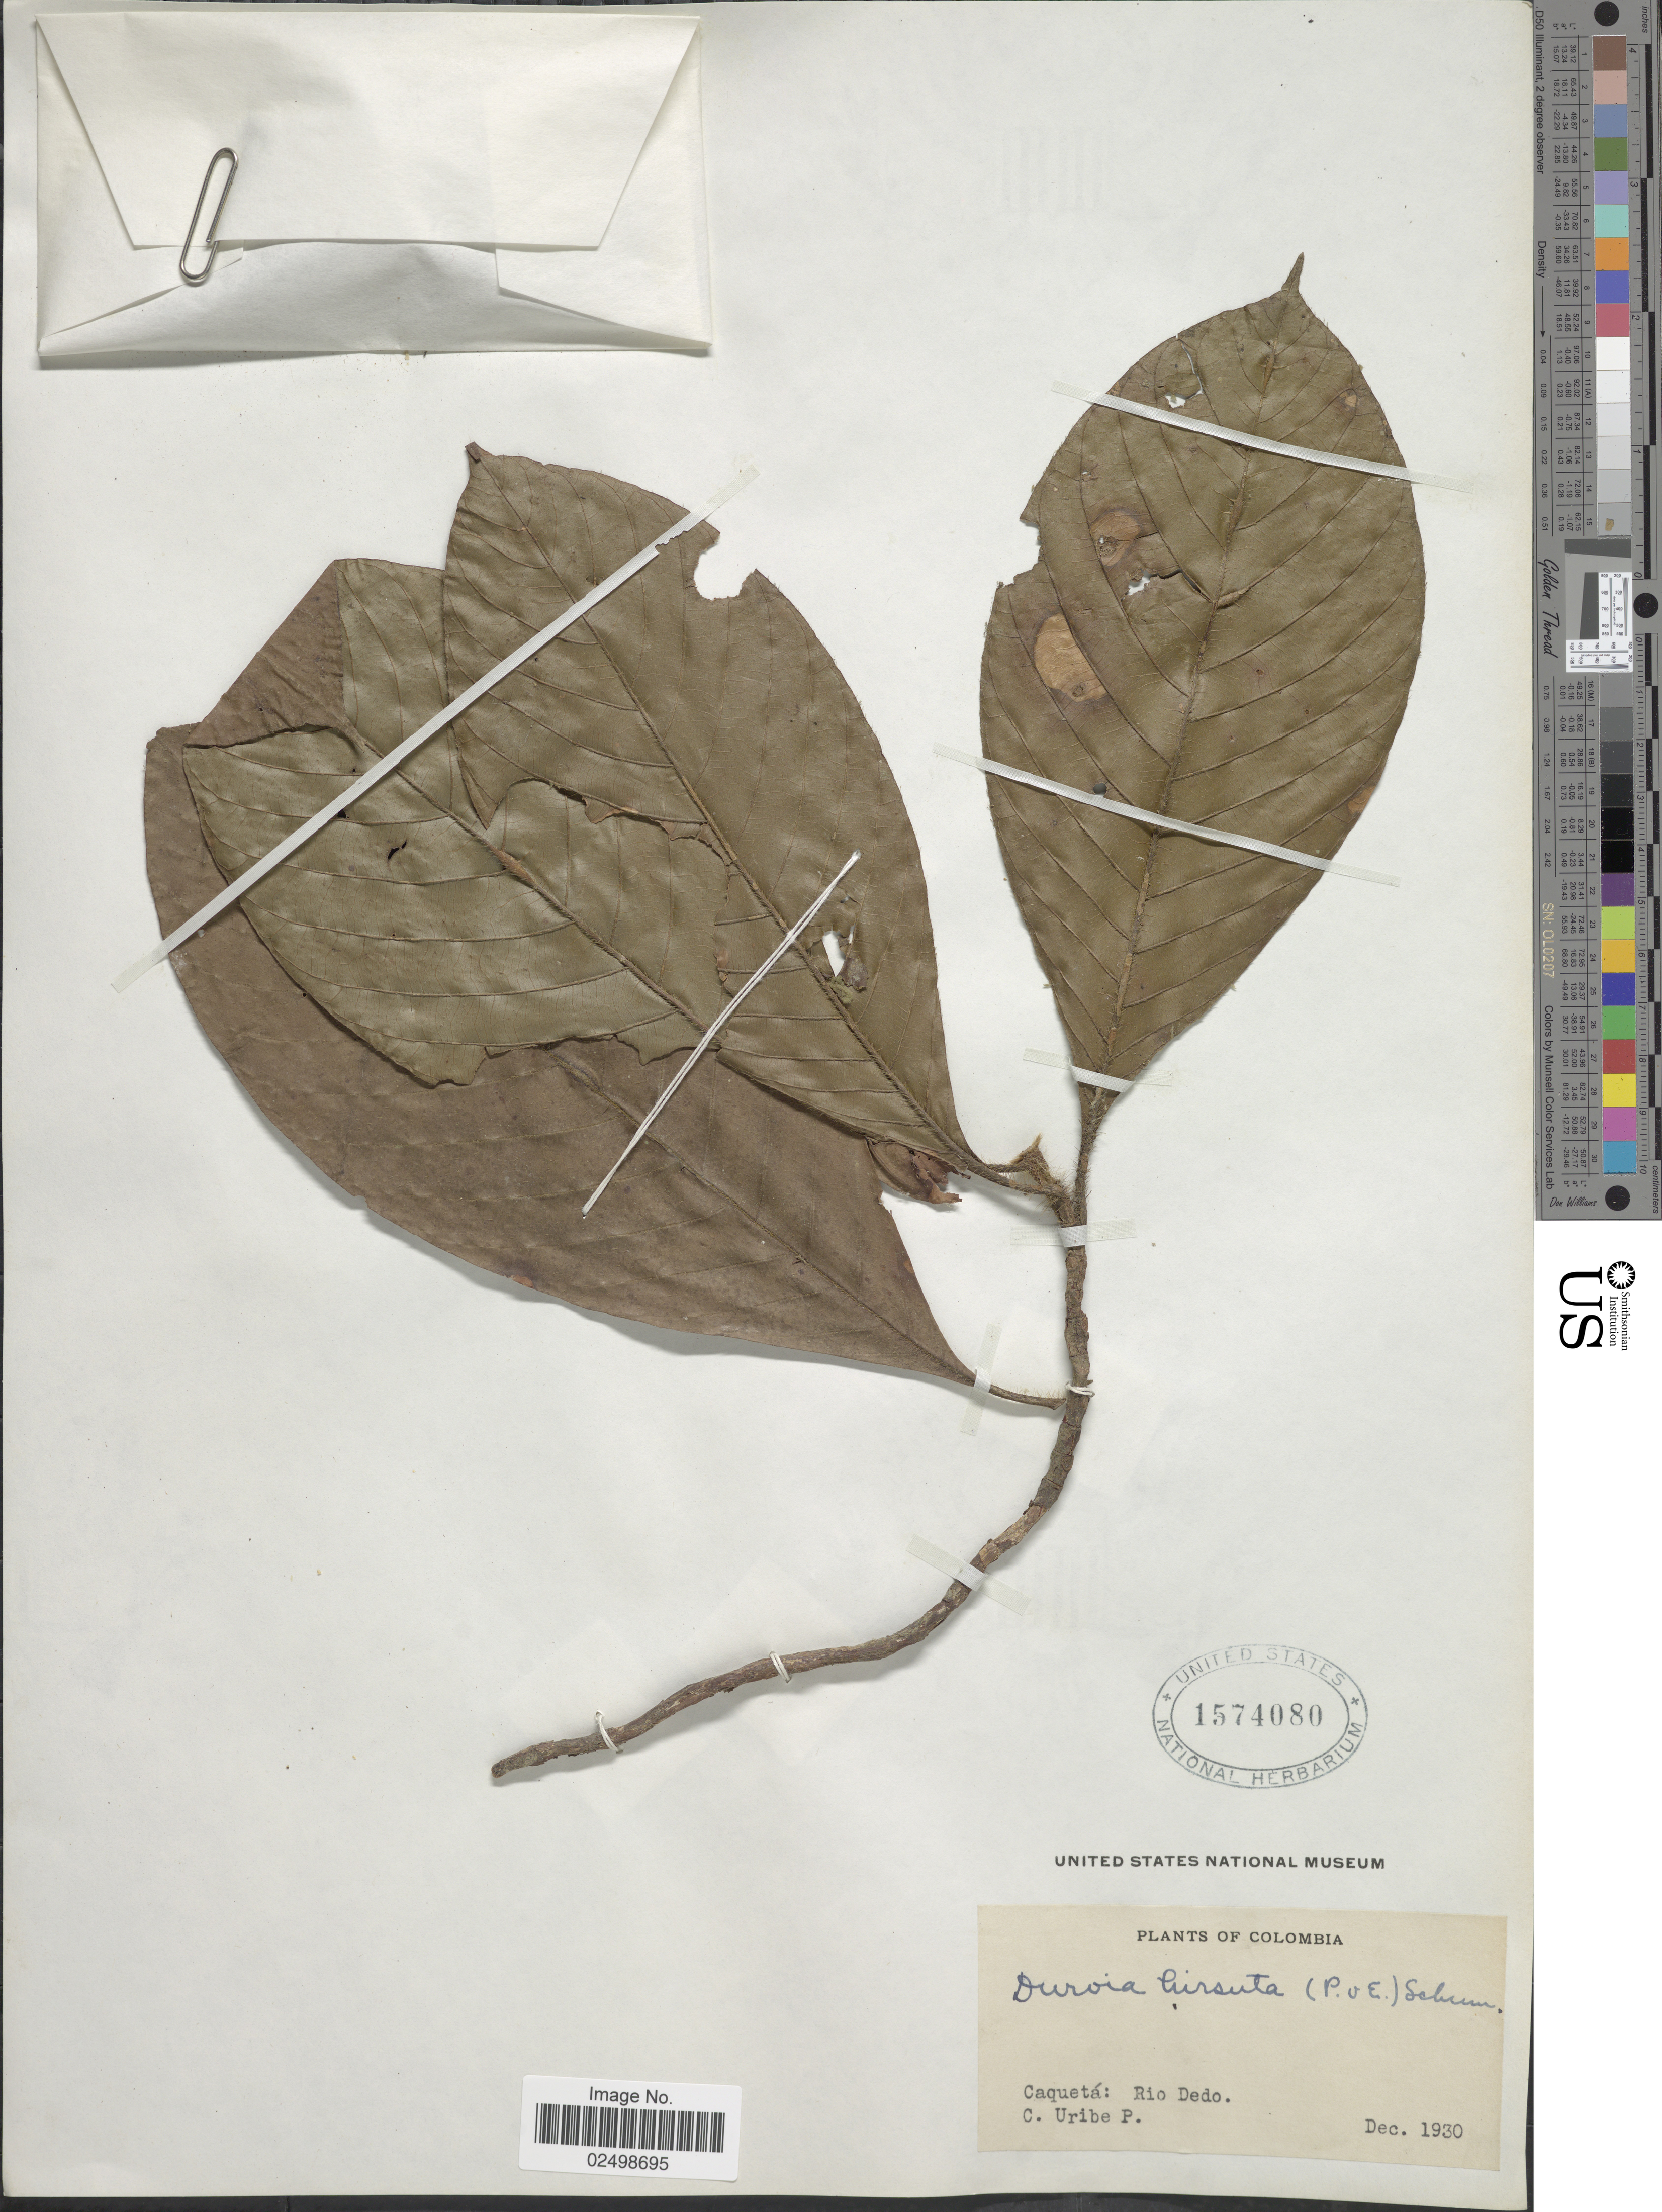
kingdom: Plantae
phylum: Tracheophyta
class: Magnoliopsida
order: Gentianales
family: Rubiaceae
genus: Duroia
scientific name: Duroia hirsuta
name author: (Poepp.) K. Schum.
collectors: C. Uribe P.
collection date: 1930-12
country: Colombia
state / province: Caquetá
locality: Rio Dedo.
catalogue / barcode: US 1574080